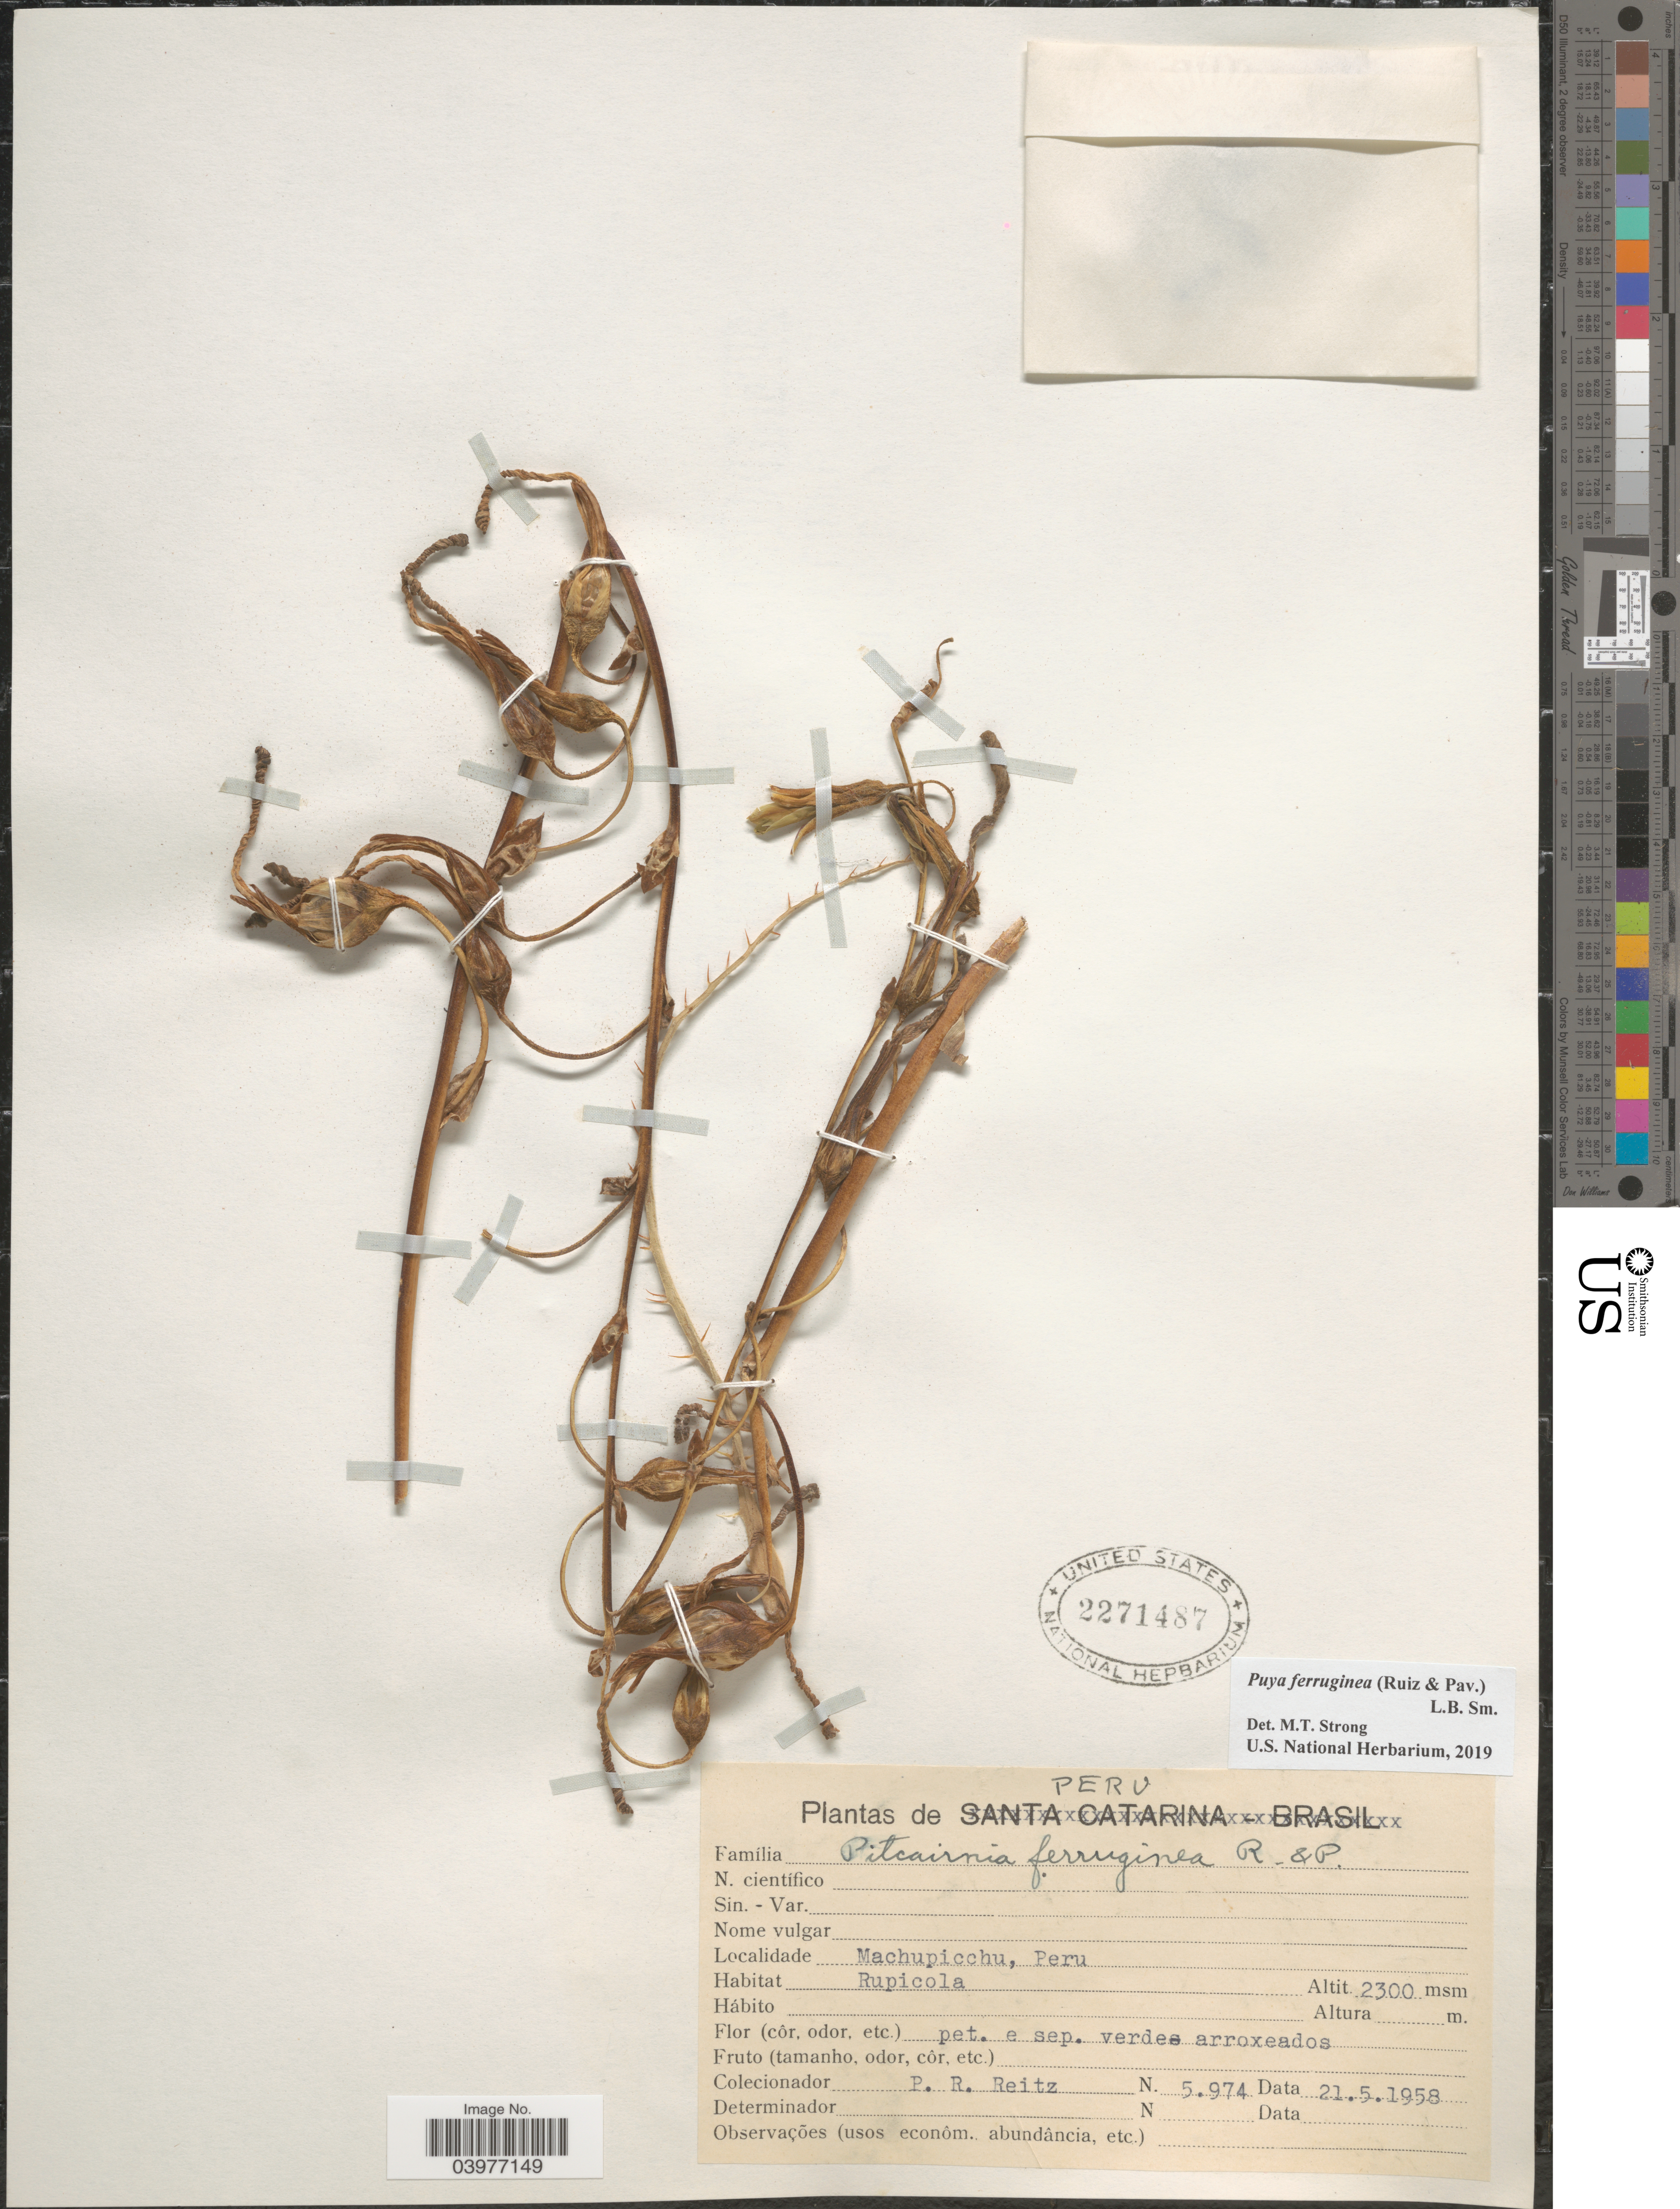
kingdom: Plantae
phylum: Tracheophyta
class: Liliopsida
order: Poales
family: Bromeliaceae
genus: Puya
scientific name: Puya ferruginea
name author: (Ruiz & Pav.) L.B. Sm.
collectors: R. Reitz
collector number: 5974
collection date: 1958-05-21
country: Peru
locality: Machupicchu.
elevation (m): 2300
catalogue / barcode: US 2271487